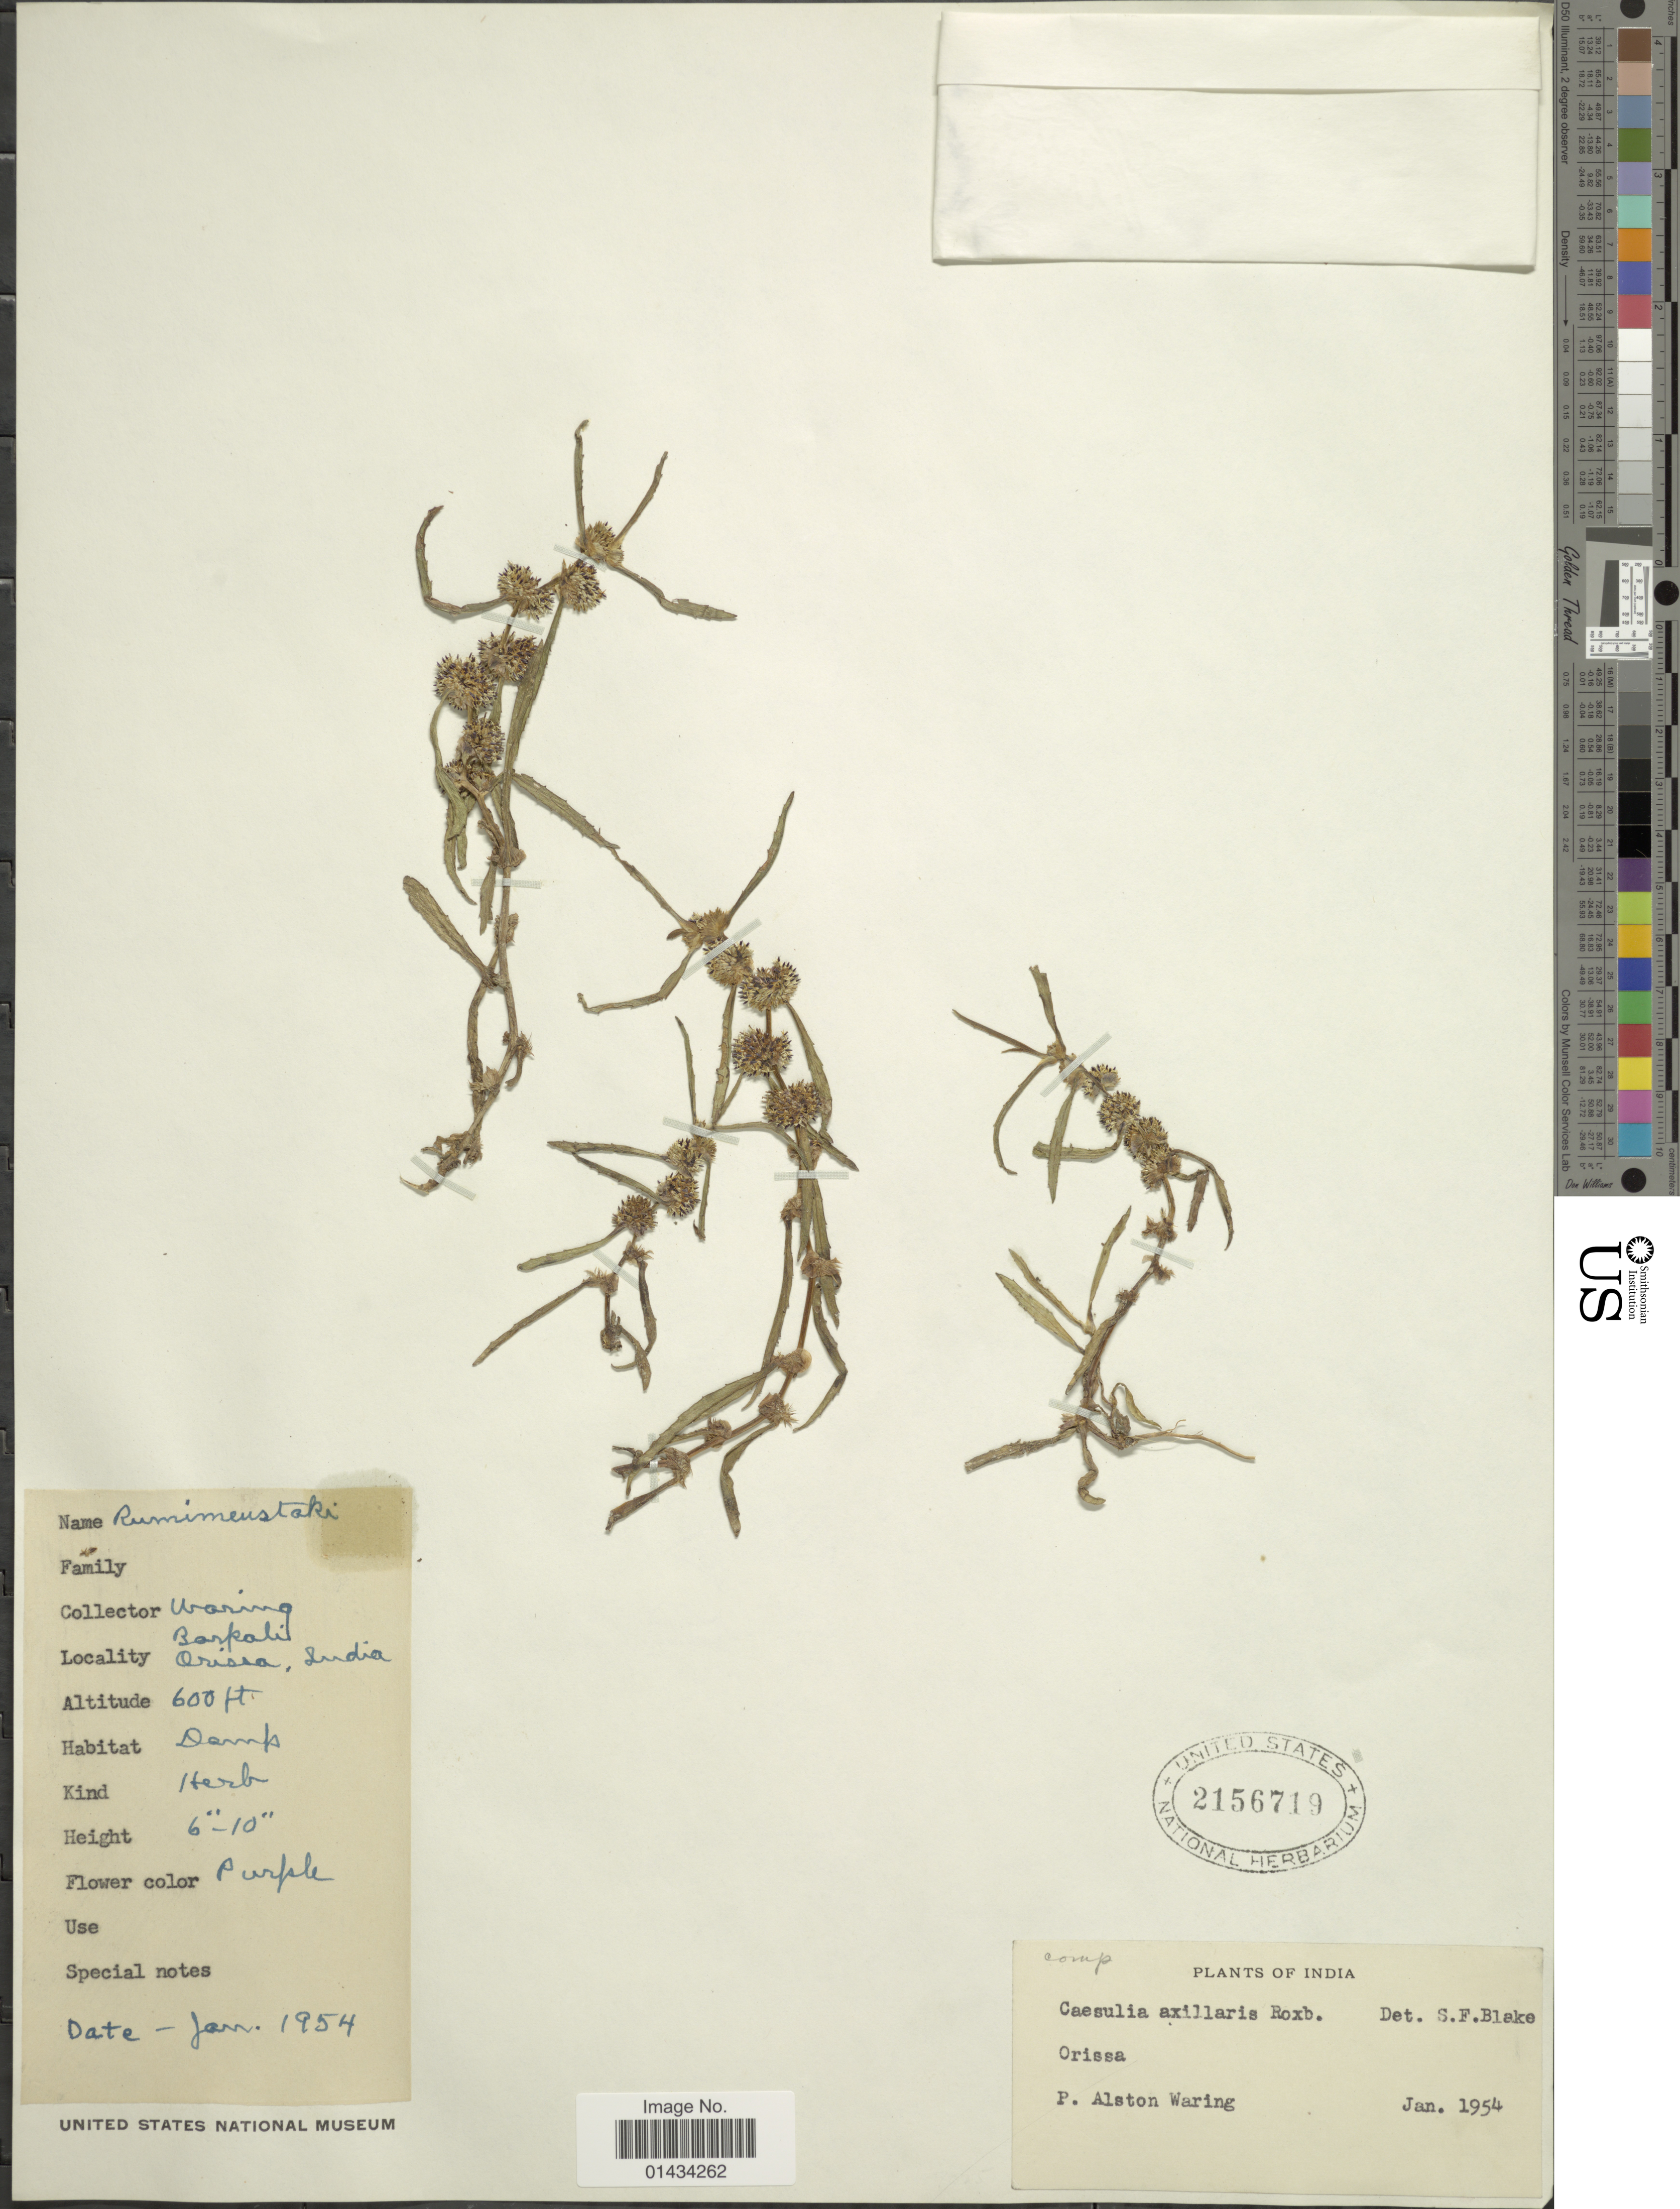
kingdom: Plantae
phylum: Tracheophyta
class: Magnoliopsida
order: Asterales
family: Asteraceae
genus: Caesulia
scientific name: Caesulia axillaris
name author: Roxb.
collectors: P. Waring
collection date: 1954-01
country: India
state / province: Orissa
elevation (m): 183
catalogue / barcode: US 2156719